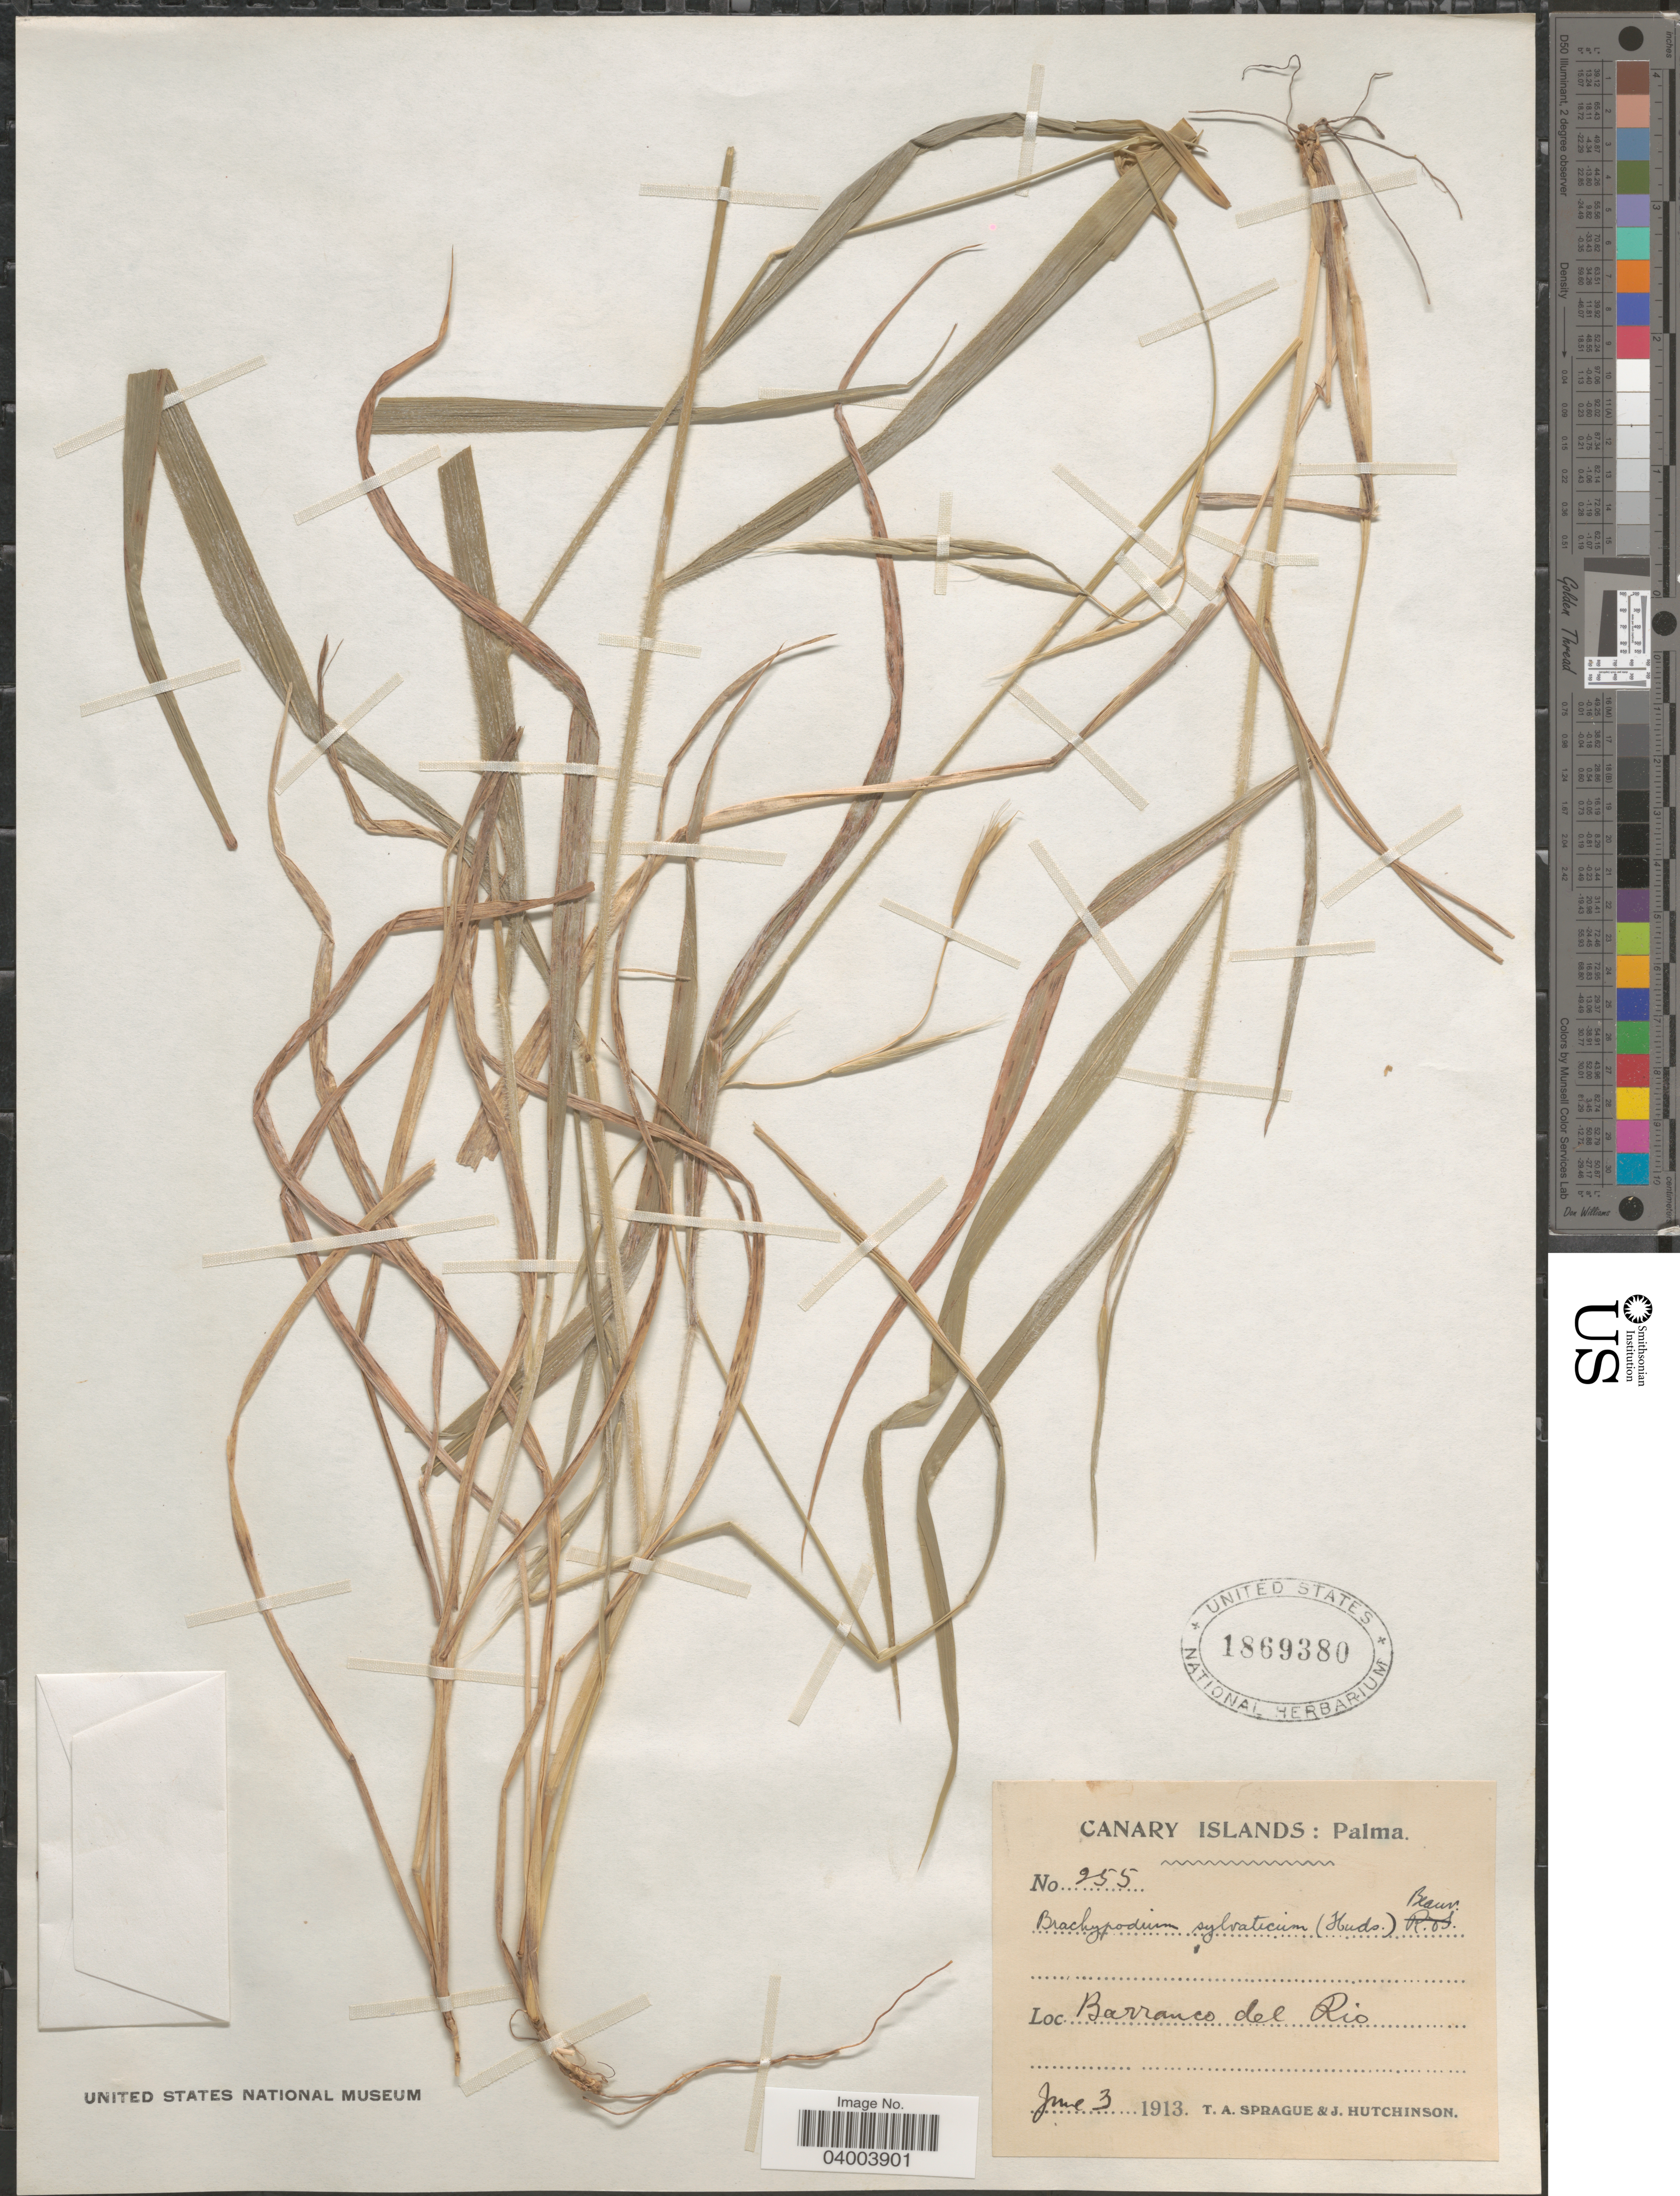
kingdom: Plantae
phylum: Tracheophyta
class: Liliopsida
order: Poales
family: Poaceae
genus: Brachypodium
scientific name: Brachypodium sylvaticum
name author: (Huds.) P. Beauv.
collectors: T. A. Sprague & J. Hutchinson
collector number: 255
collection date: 1913-06-03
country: Spain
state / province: Canarias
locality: Canary Islands: Palma. Barranco del Rio.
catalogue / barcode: US 1869380